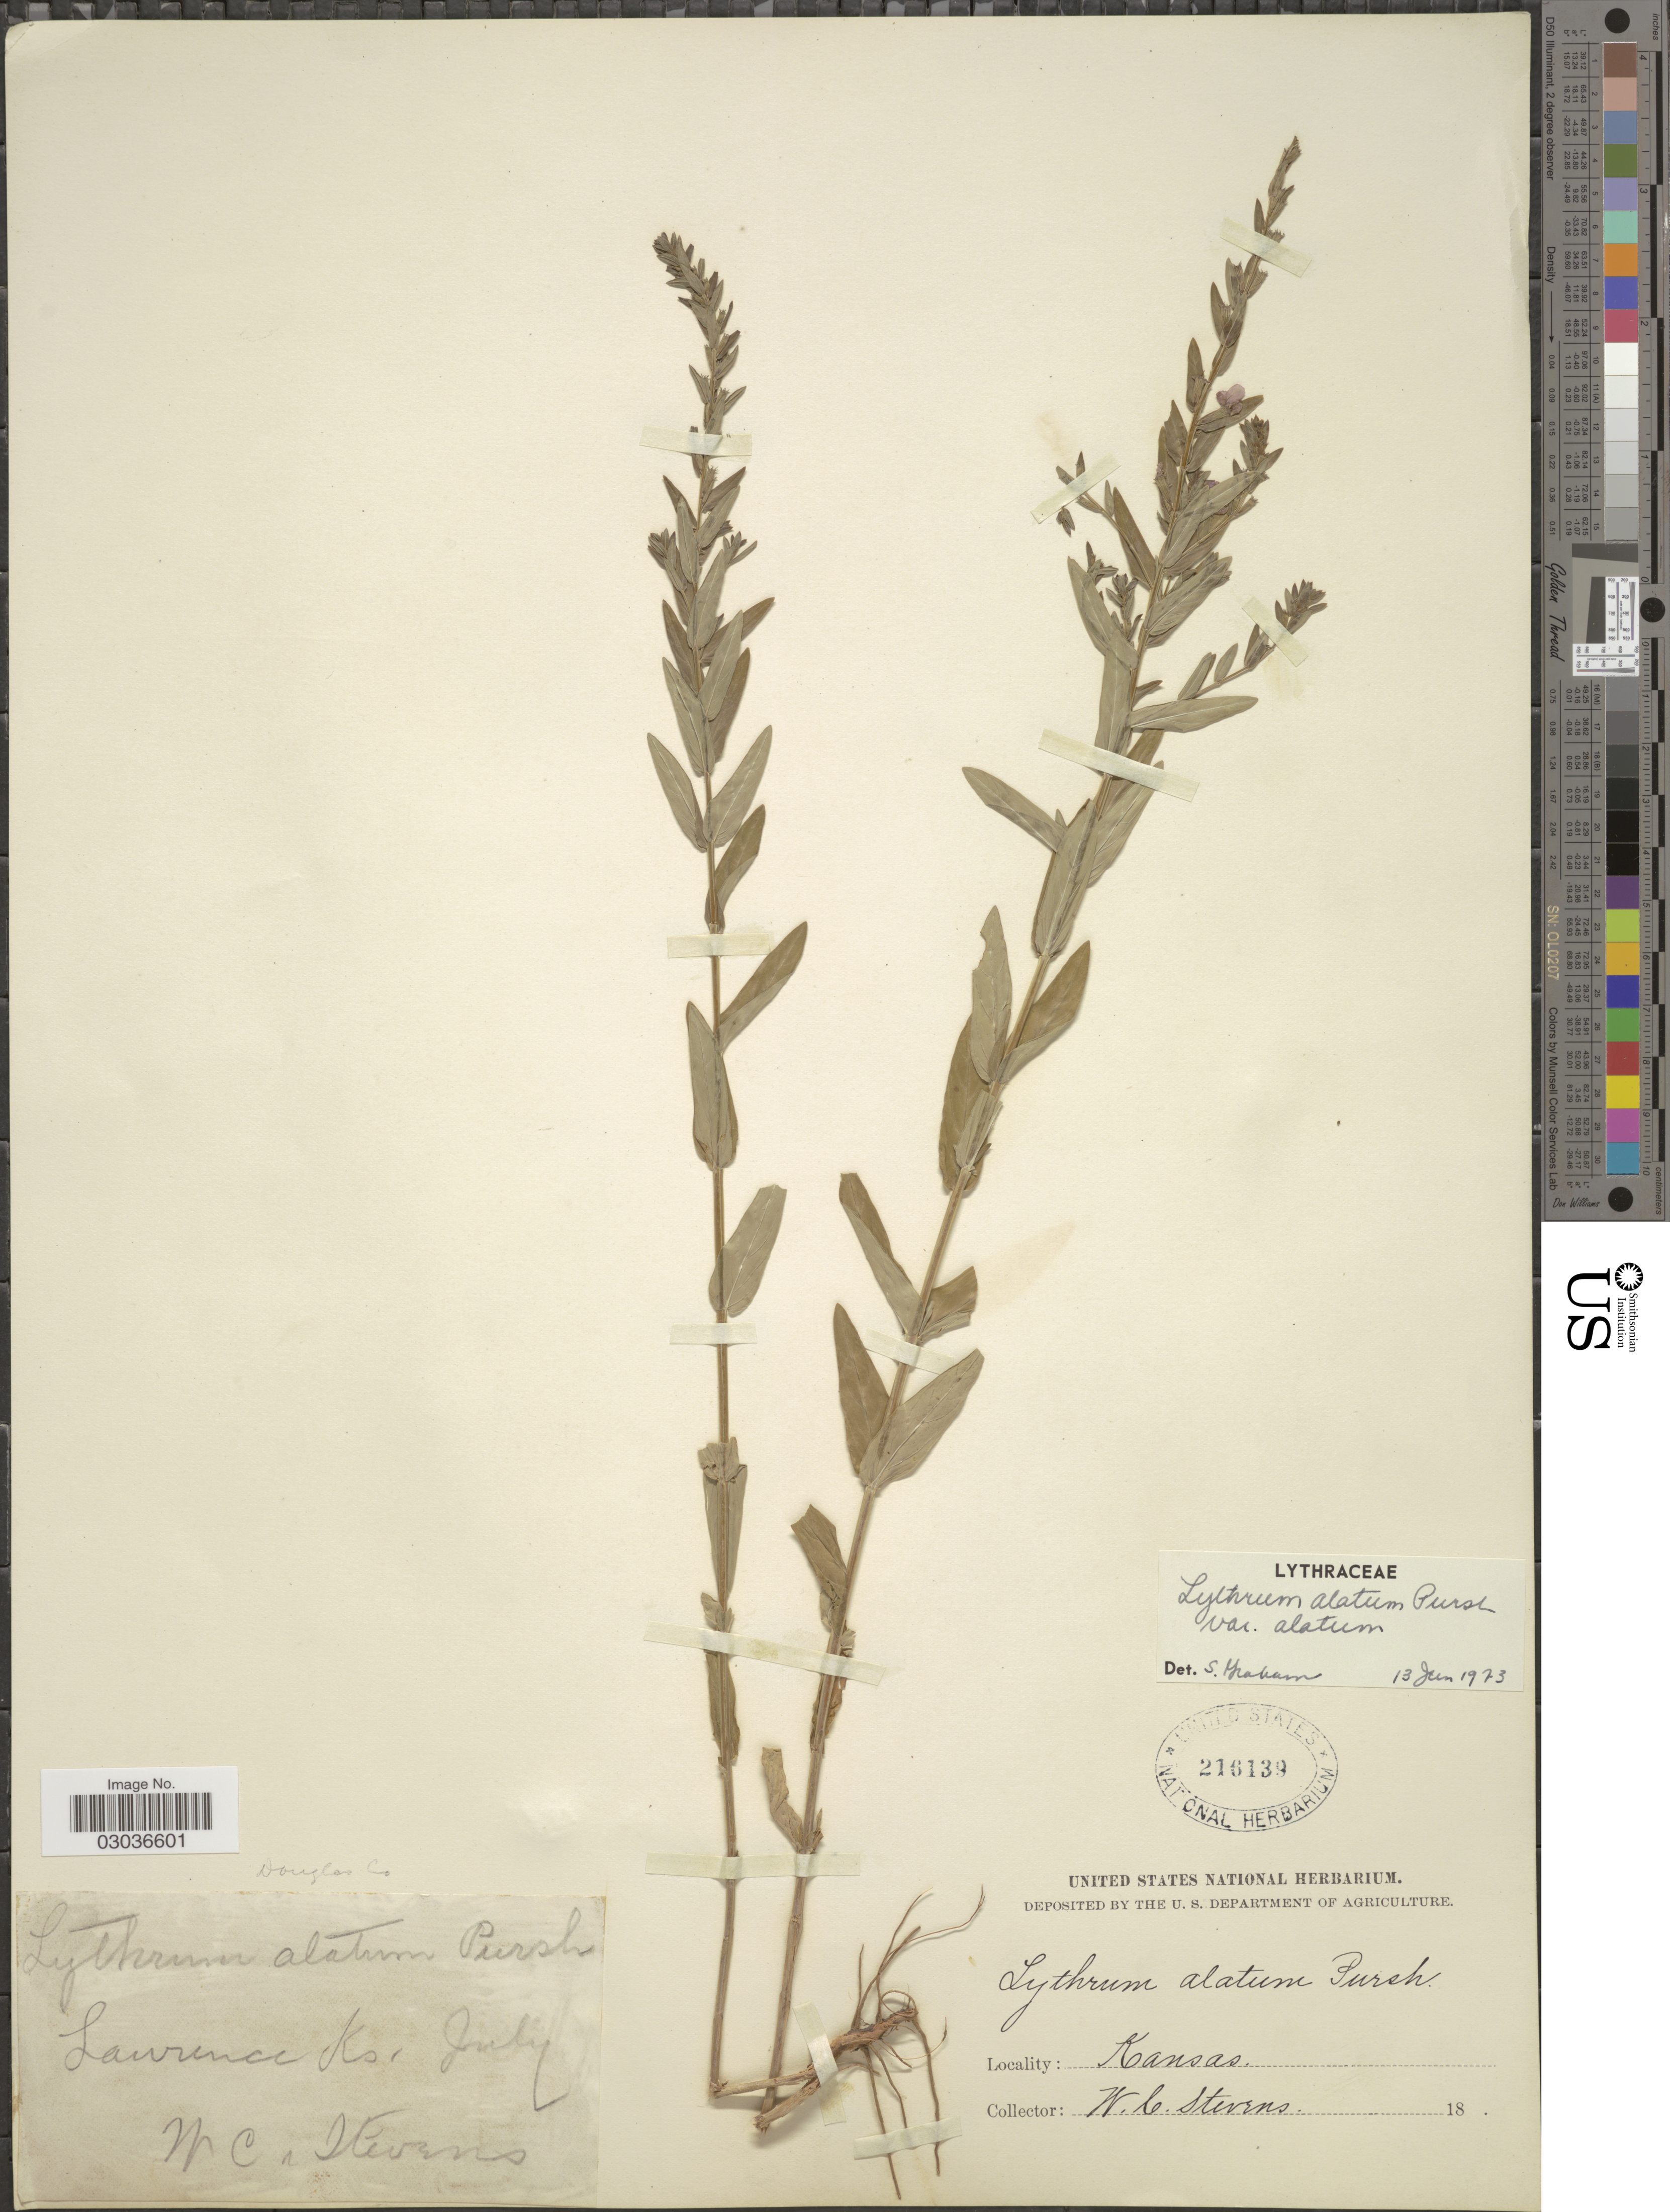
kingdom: Plantae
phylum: Tracheophyta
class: Magnoliopsida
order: Myrtales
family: Lythraceae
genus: Lythrum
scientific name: Lythrum alatum var. alatum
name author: Pursh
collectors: W. Stevenson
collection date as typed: July 18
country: United States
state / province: Kansas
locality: Lawrence Ks.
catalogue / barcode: US 216139